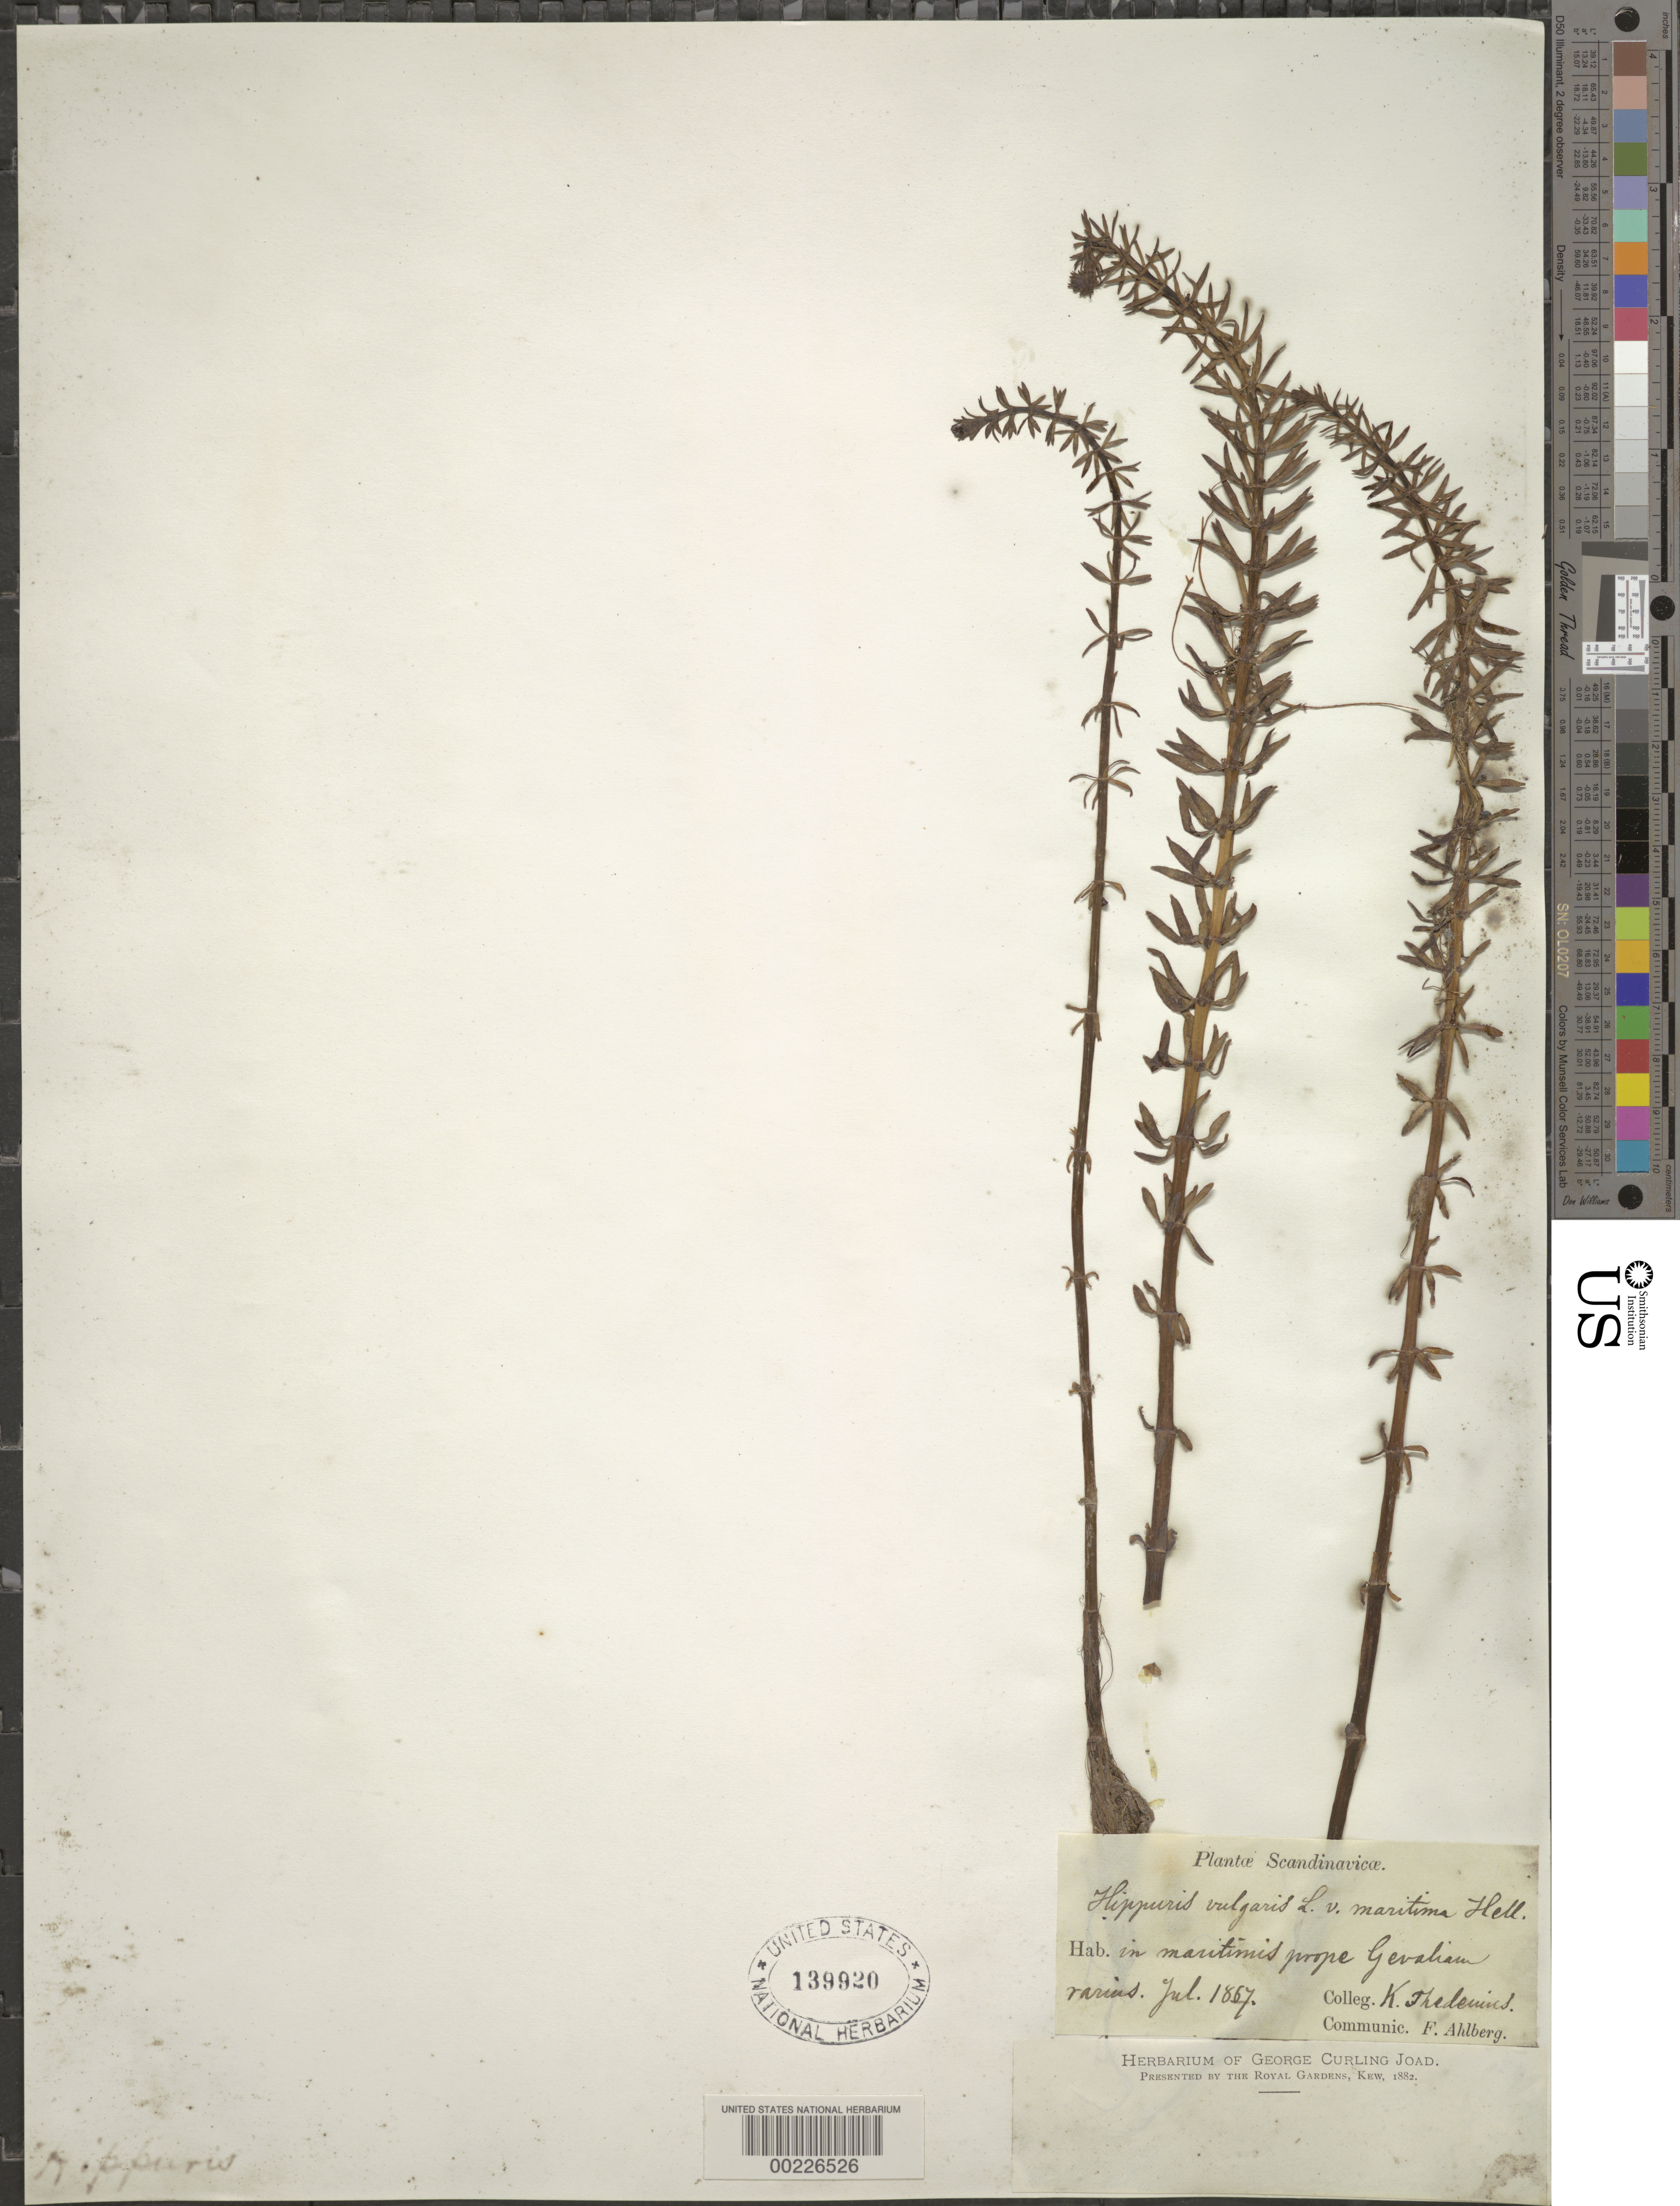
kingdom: Plantae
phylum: Tracheophyta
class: Magnoliopsida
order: Lamiales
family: Plantaginaceae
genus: Hippuris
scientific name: Hippuris vulgaris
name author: L.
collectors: K. Thedenius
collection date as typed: Jul 1867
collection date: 1867-07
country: Sweden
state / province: Gävleborg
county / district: Gävle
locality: Near gevaliam. [gevalia = latin name for gävle]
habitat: In sea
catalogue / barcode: US 139920